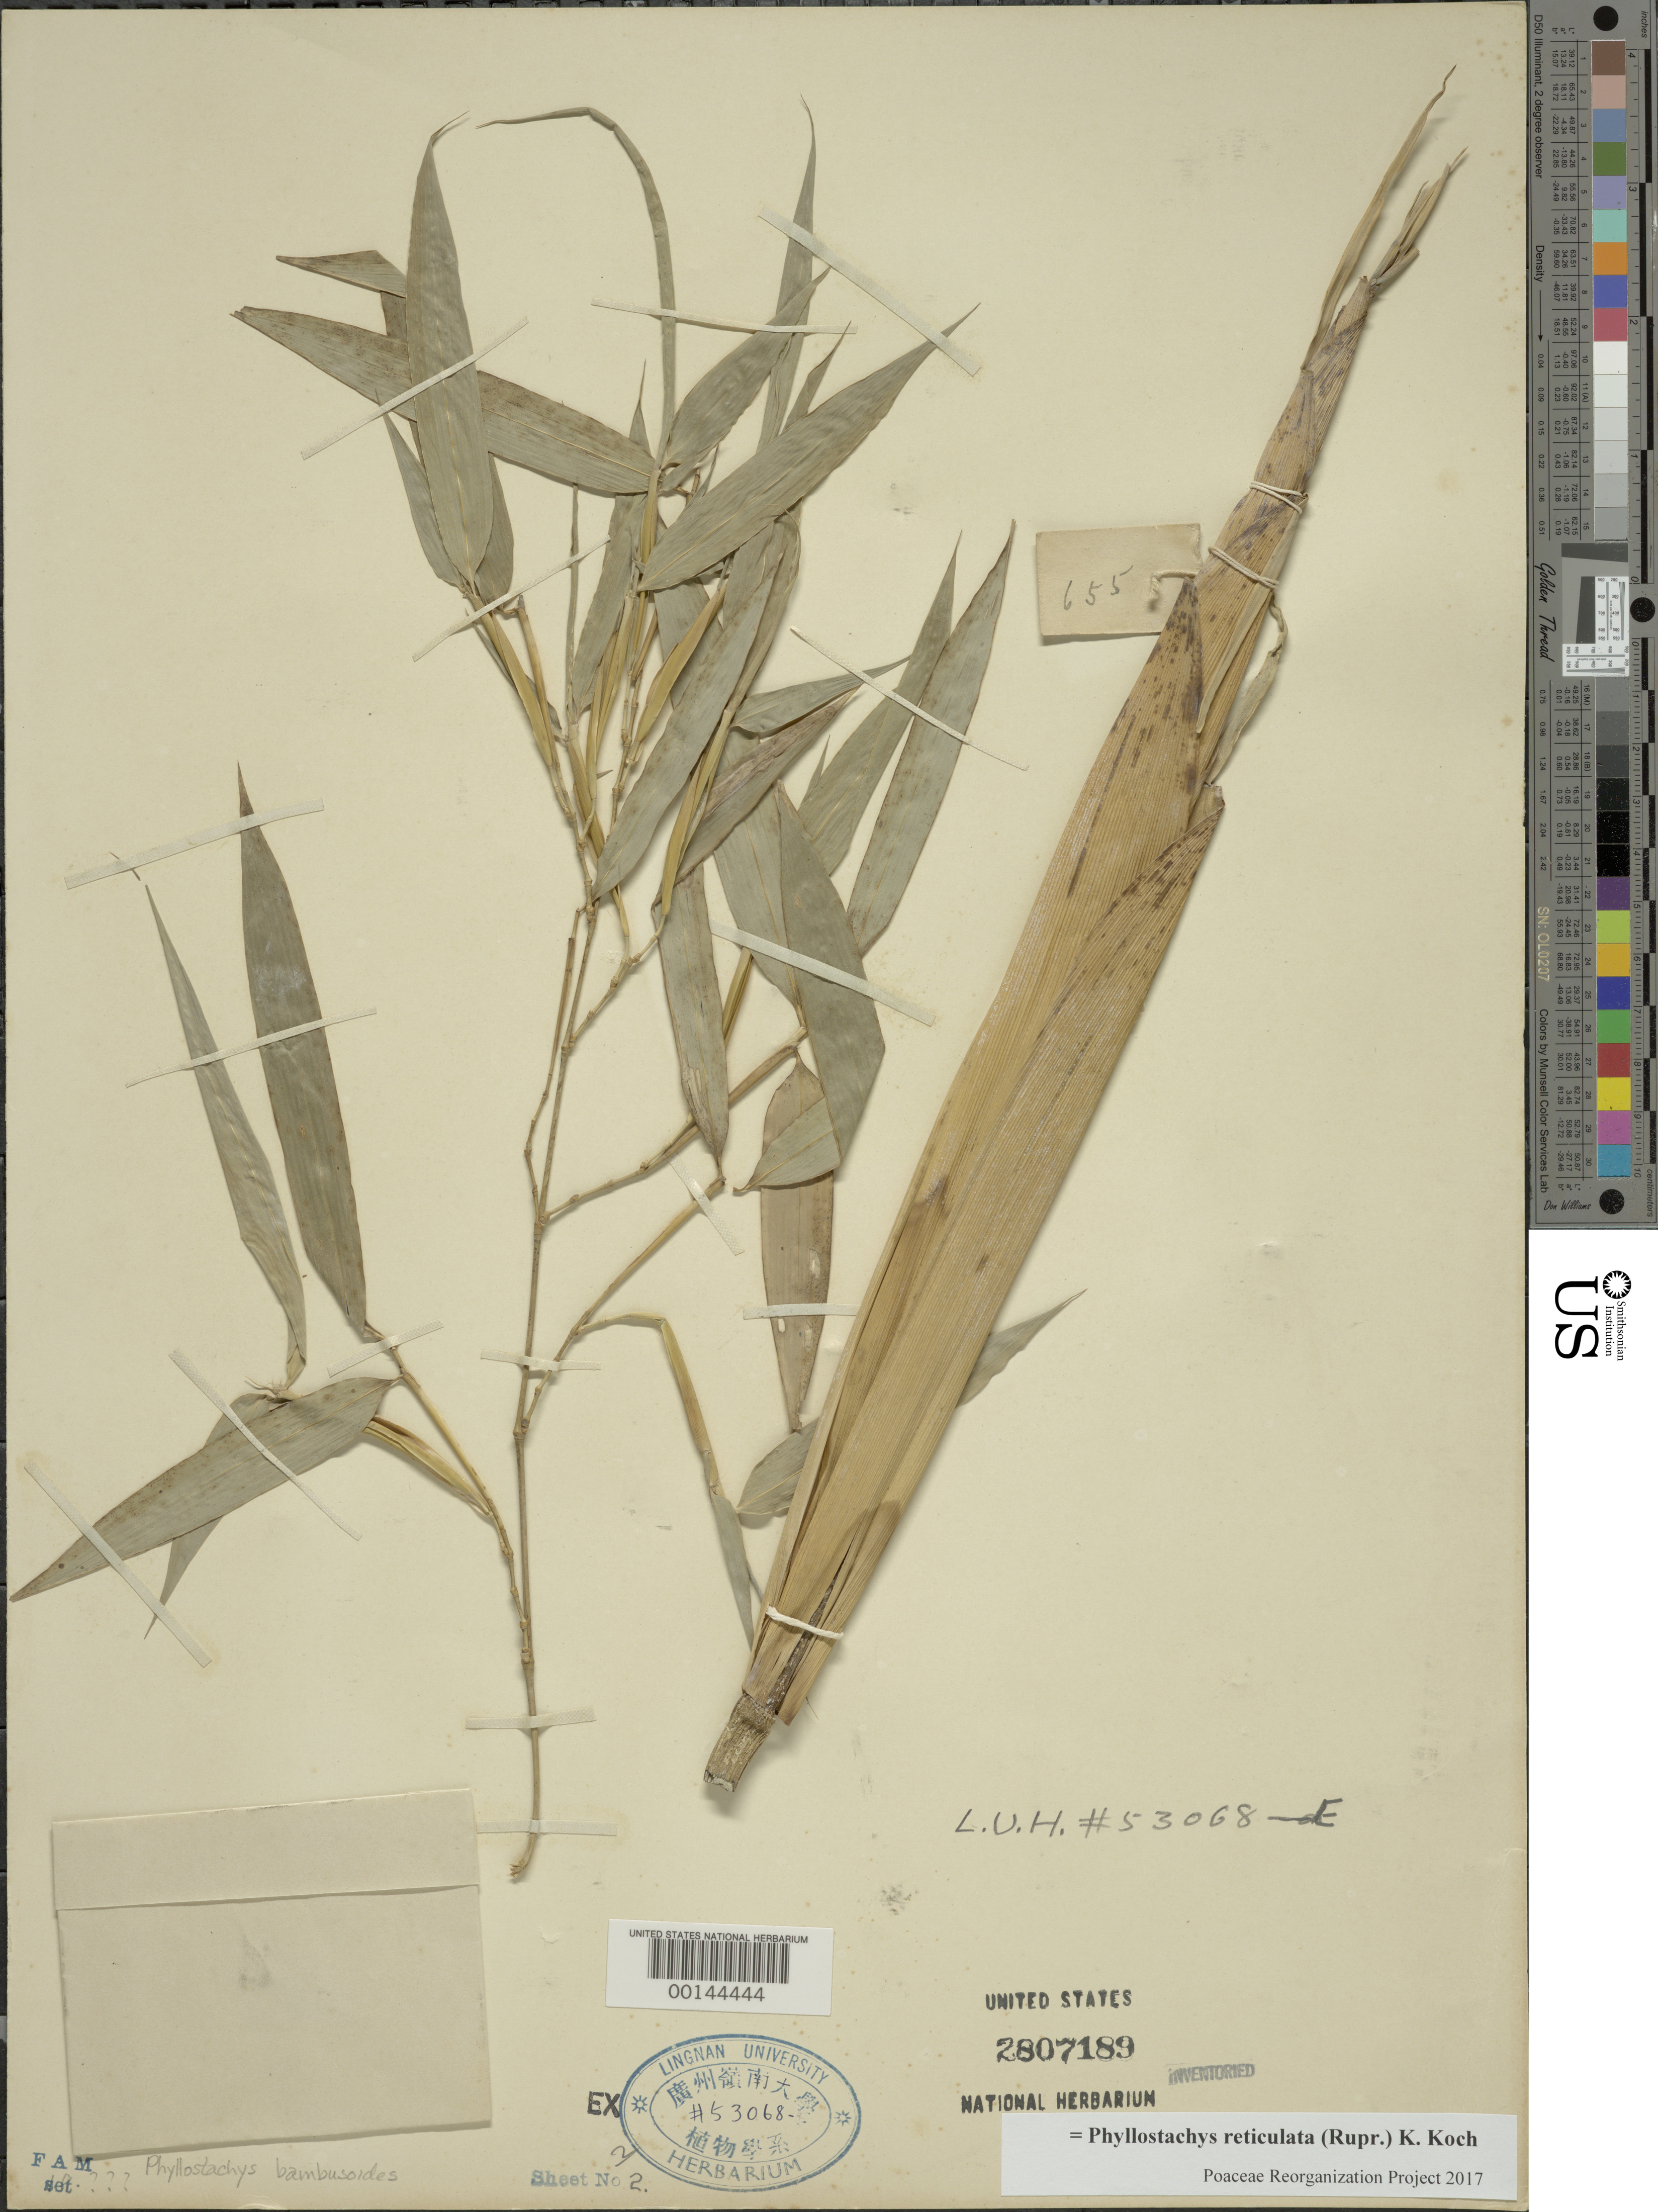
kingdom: Plantae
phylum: Tracheophyta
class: Liliopsida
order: Poales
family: Poaceae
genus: Phyllostachys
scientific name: Phyllostachys reticulata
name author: (Rupr.) K. Koch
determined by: Poaceae Reorganization Project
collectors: C. Tso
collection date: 1929-05-24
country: China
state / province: Guangdong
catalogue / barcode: US 2807189